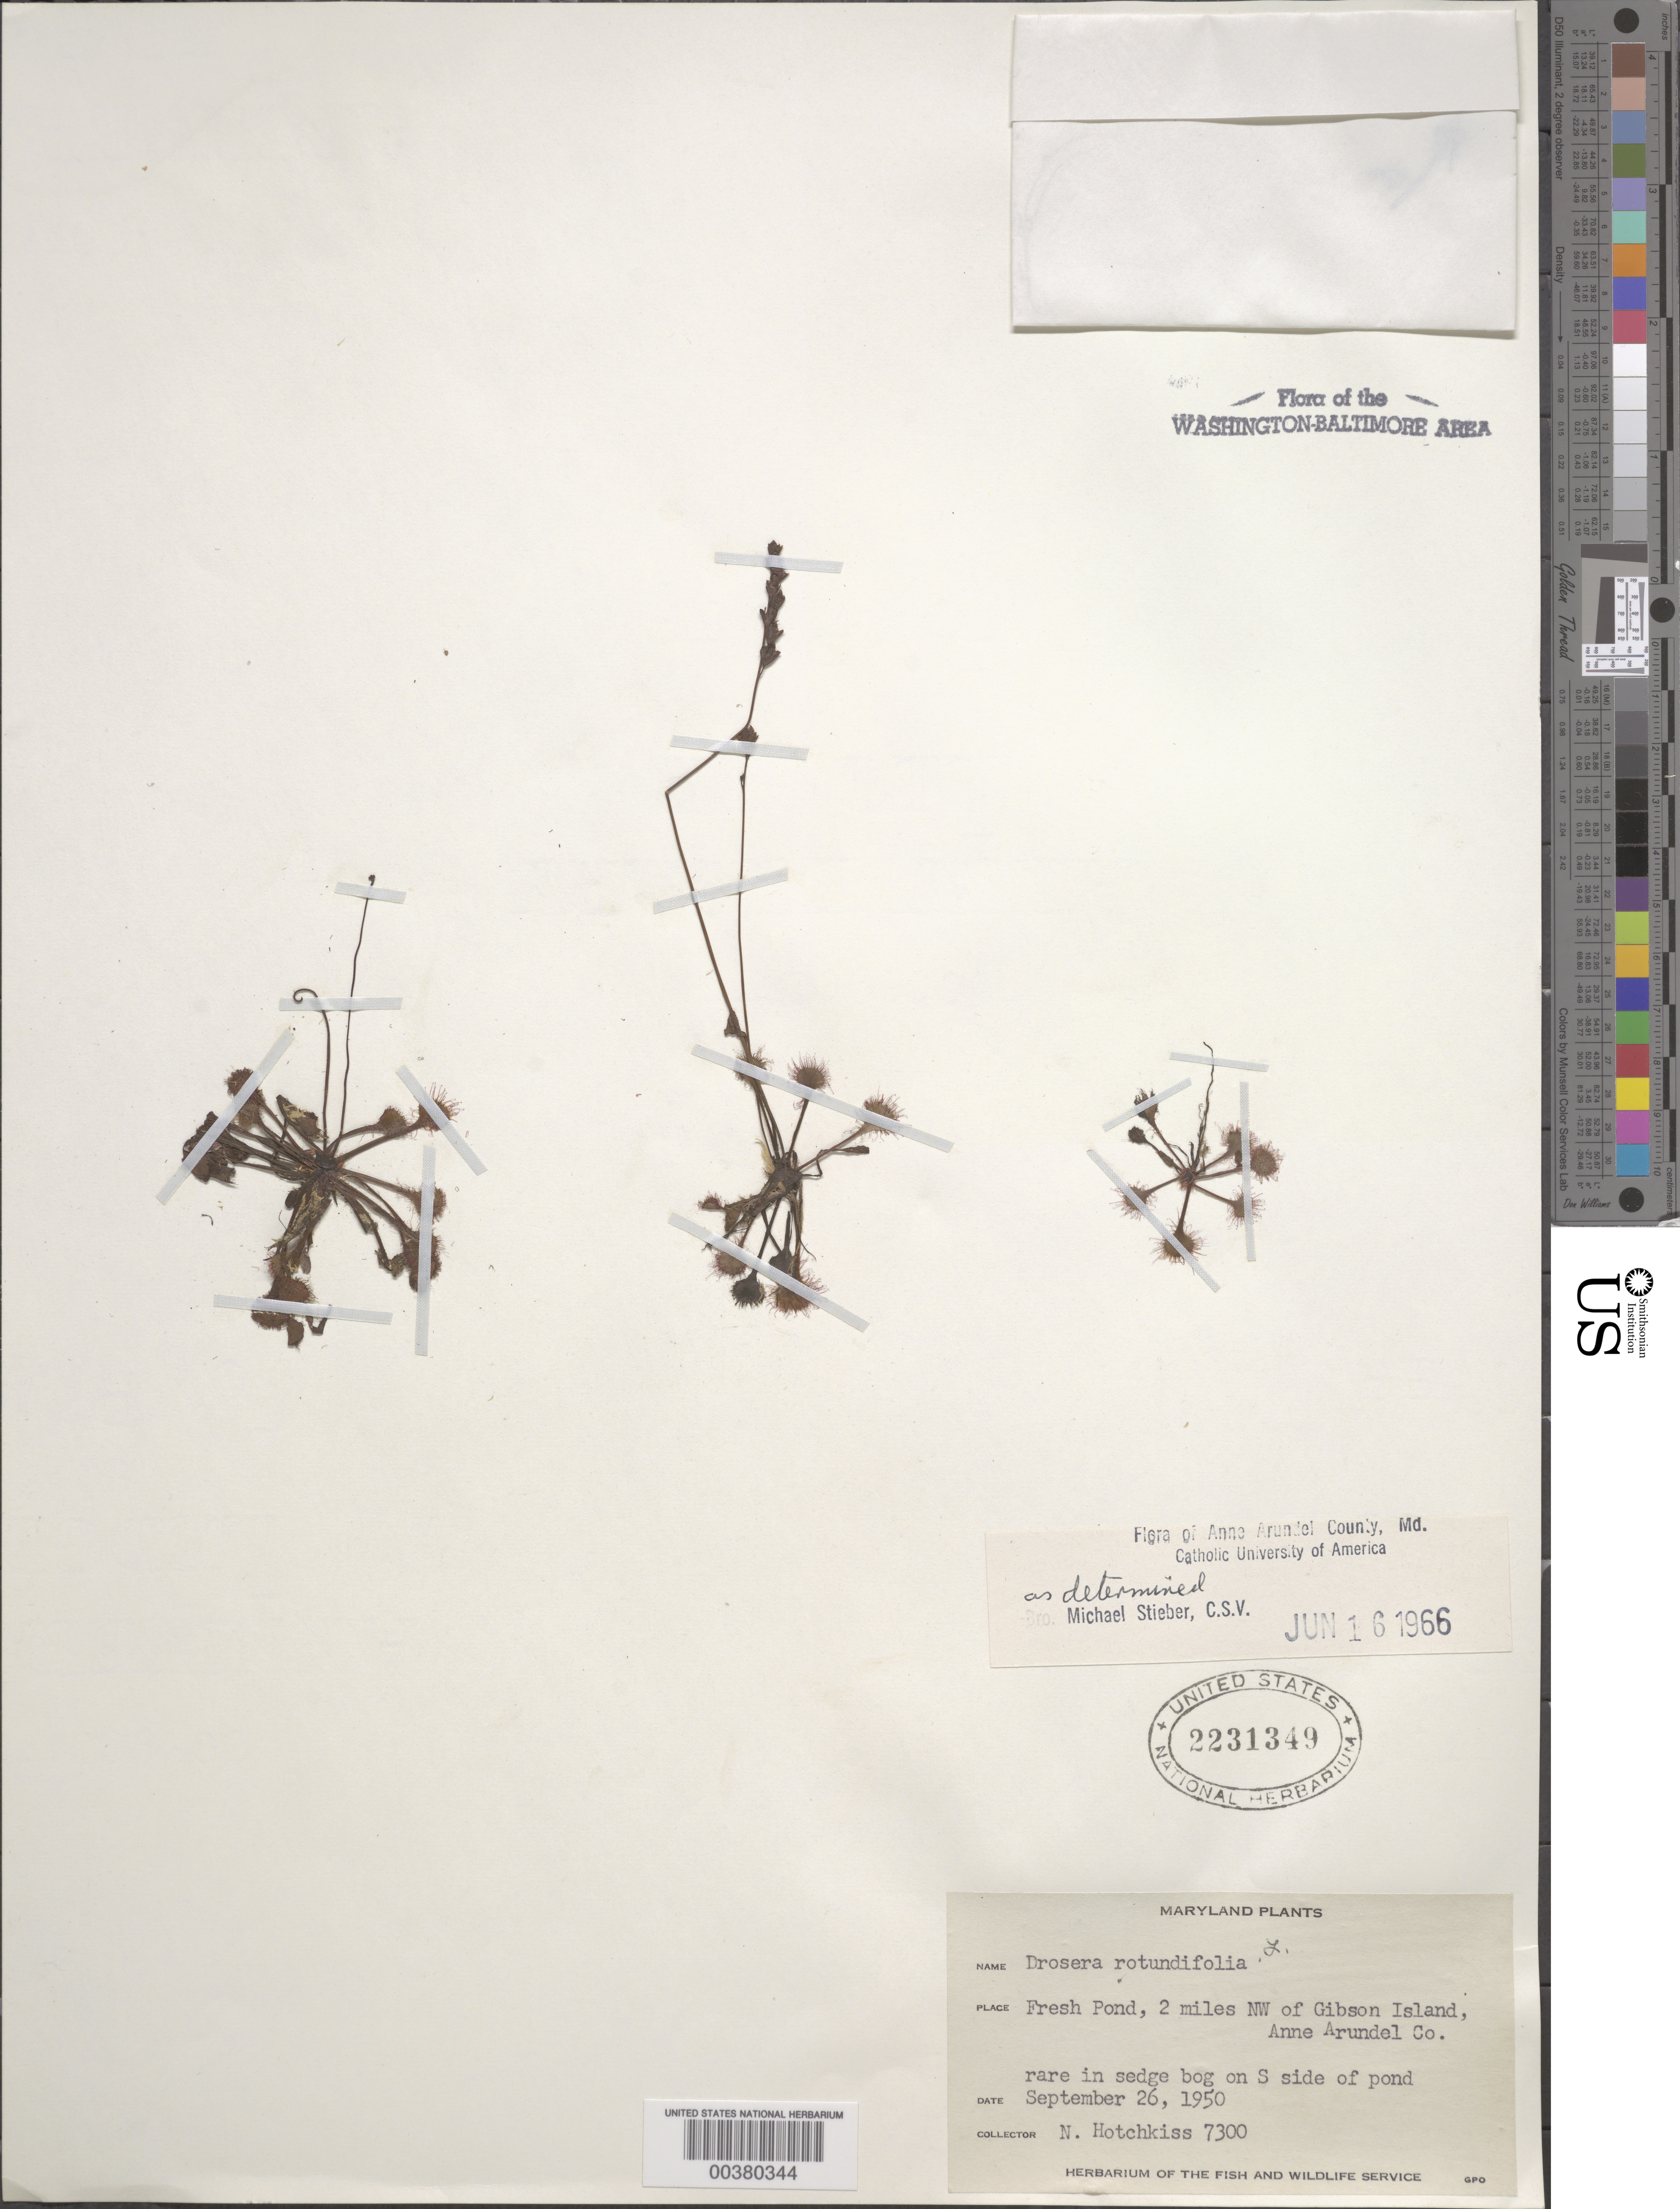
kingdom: Plantae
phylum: Tracheophyta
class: Magnoliopsida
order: Caryophyllales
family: Droseraceae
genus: Drosera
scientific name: Drosera rotundifolia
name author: L.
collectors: N. Hotchkiss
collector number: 7300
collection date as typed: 26 Sep 1950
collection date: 1950-09-26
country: United States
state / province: Maryland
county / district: Anne Arundel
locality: Fresh Pond, northwest of Gibson Island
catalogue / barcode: US 2231349